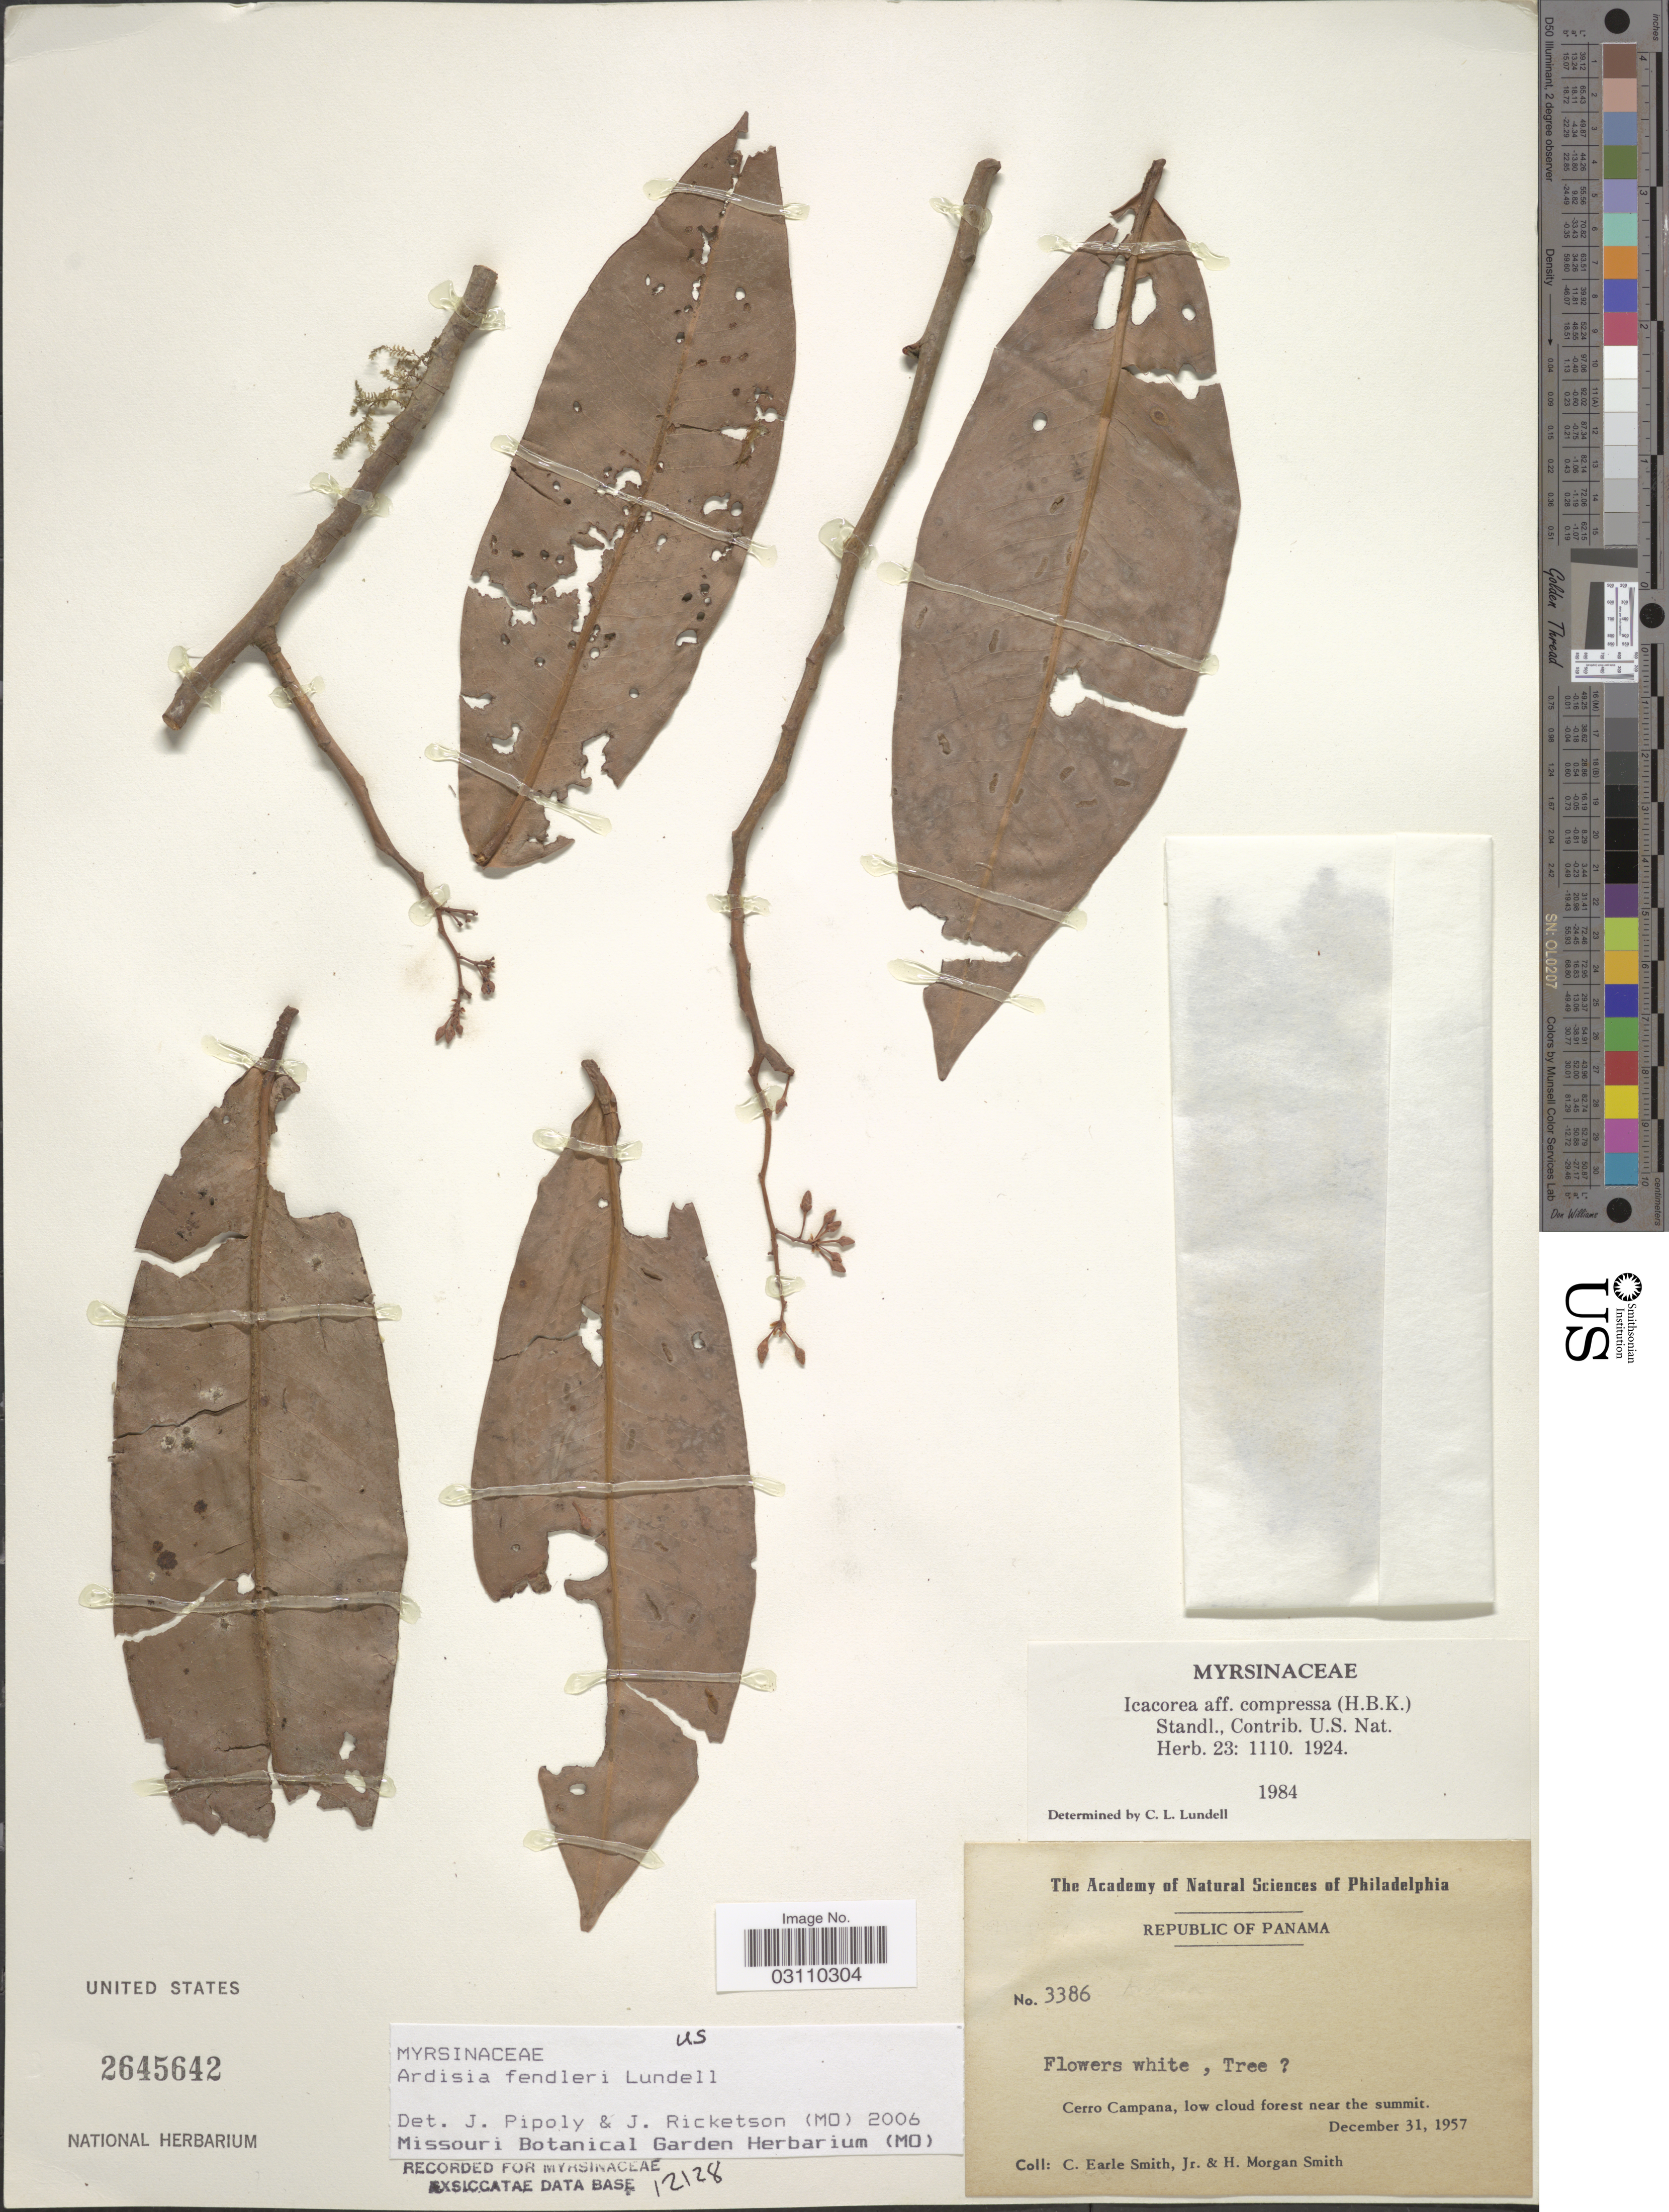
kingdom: Plantae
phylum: Tracheophyta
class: Magnoliopsida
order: Ericales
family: Primulaceae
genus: Ardisia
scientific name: Ardisia fendleri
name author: Lundell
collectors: C. E. Smith Jr. & H. M. Smith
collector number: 3386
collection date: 1957-12-31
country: Panama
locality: Cerro Campana, low cloud forest near the summit.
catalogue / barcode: US 2645642